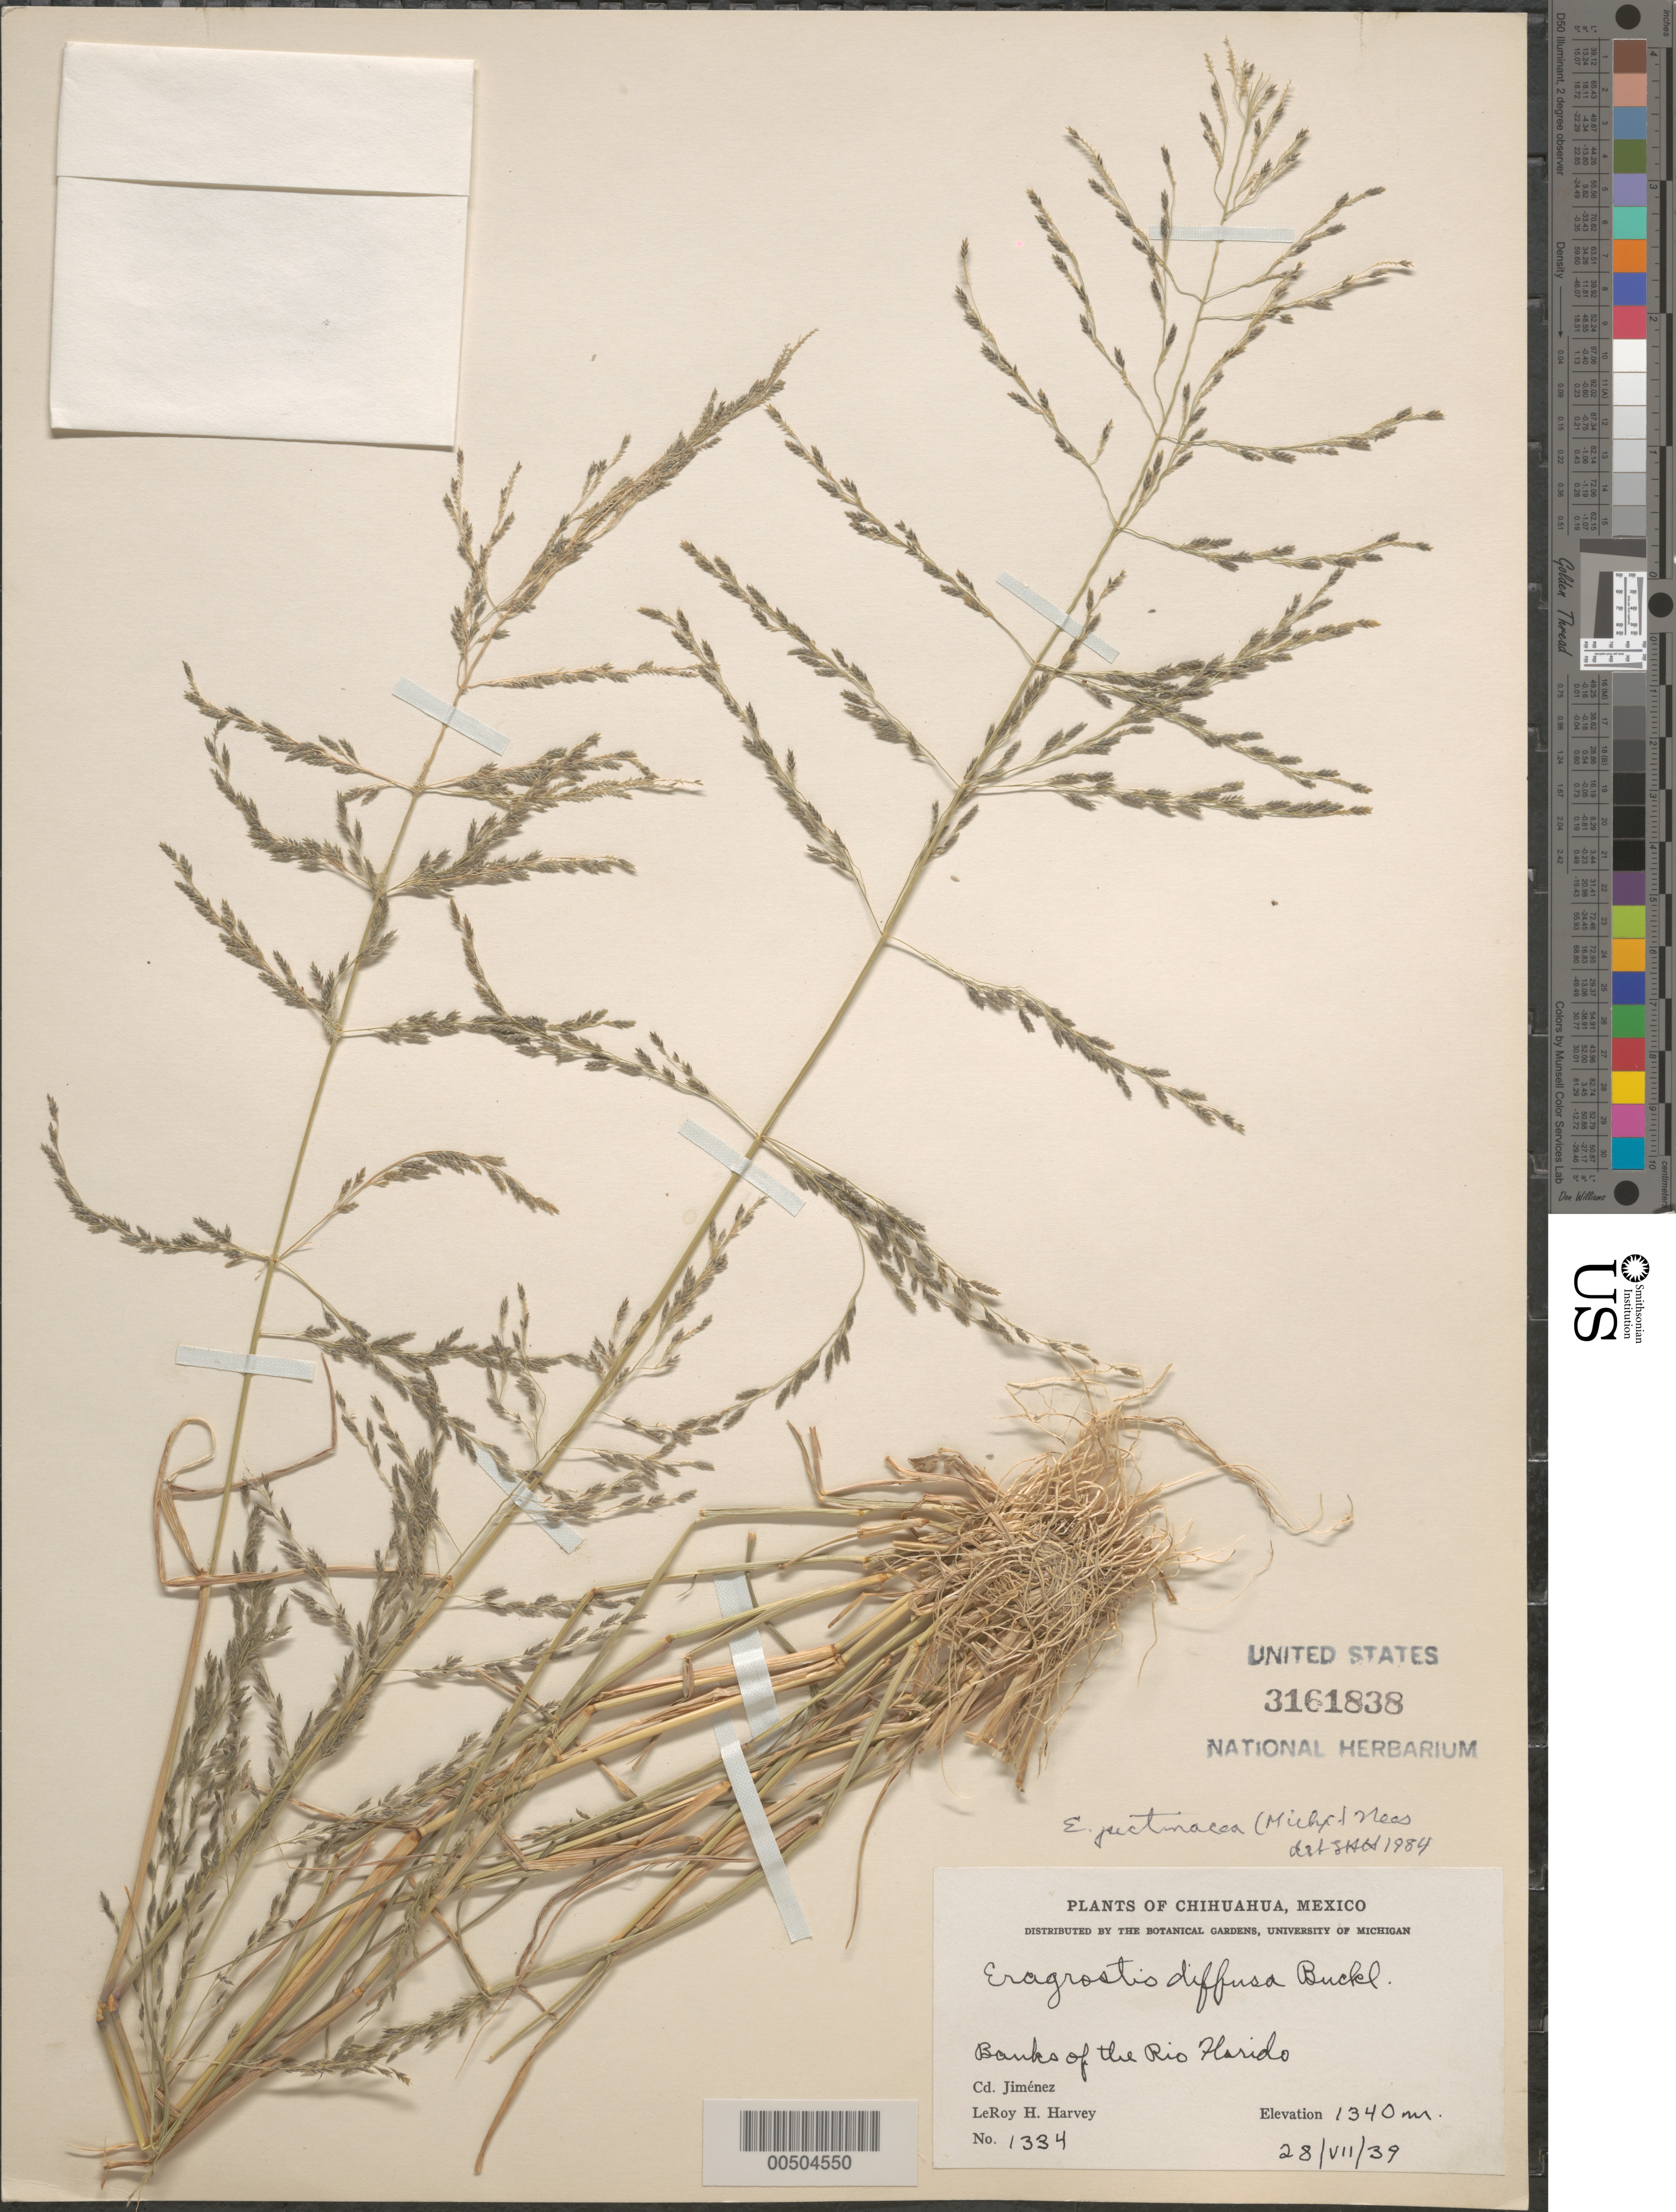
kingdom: Plantae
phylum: Tracheophyta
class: Liliopsida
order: Poales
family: Poaceae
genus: Eragrostis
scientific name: Eragrostis pectinacea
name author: (Michx.) Nees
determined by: Harvey, L. H.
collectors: L. H. Harvey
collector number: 1334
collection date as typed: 28 Jul 1939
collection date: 1939-07-28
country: Mexico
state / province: Chihuahua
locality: Rio Horido, Cd. Jiménez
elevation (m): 1340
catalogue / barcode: US 3161838